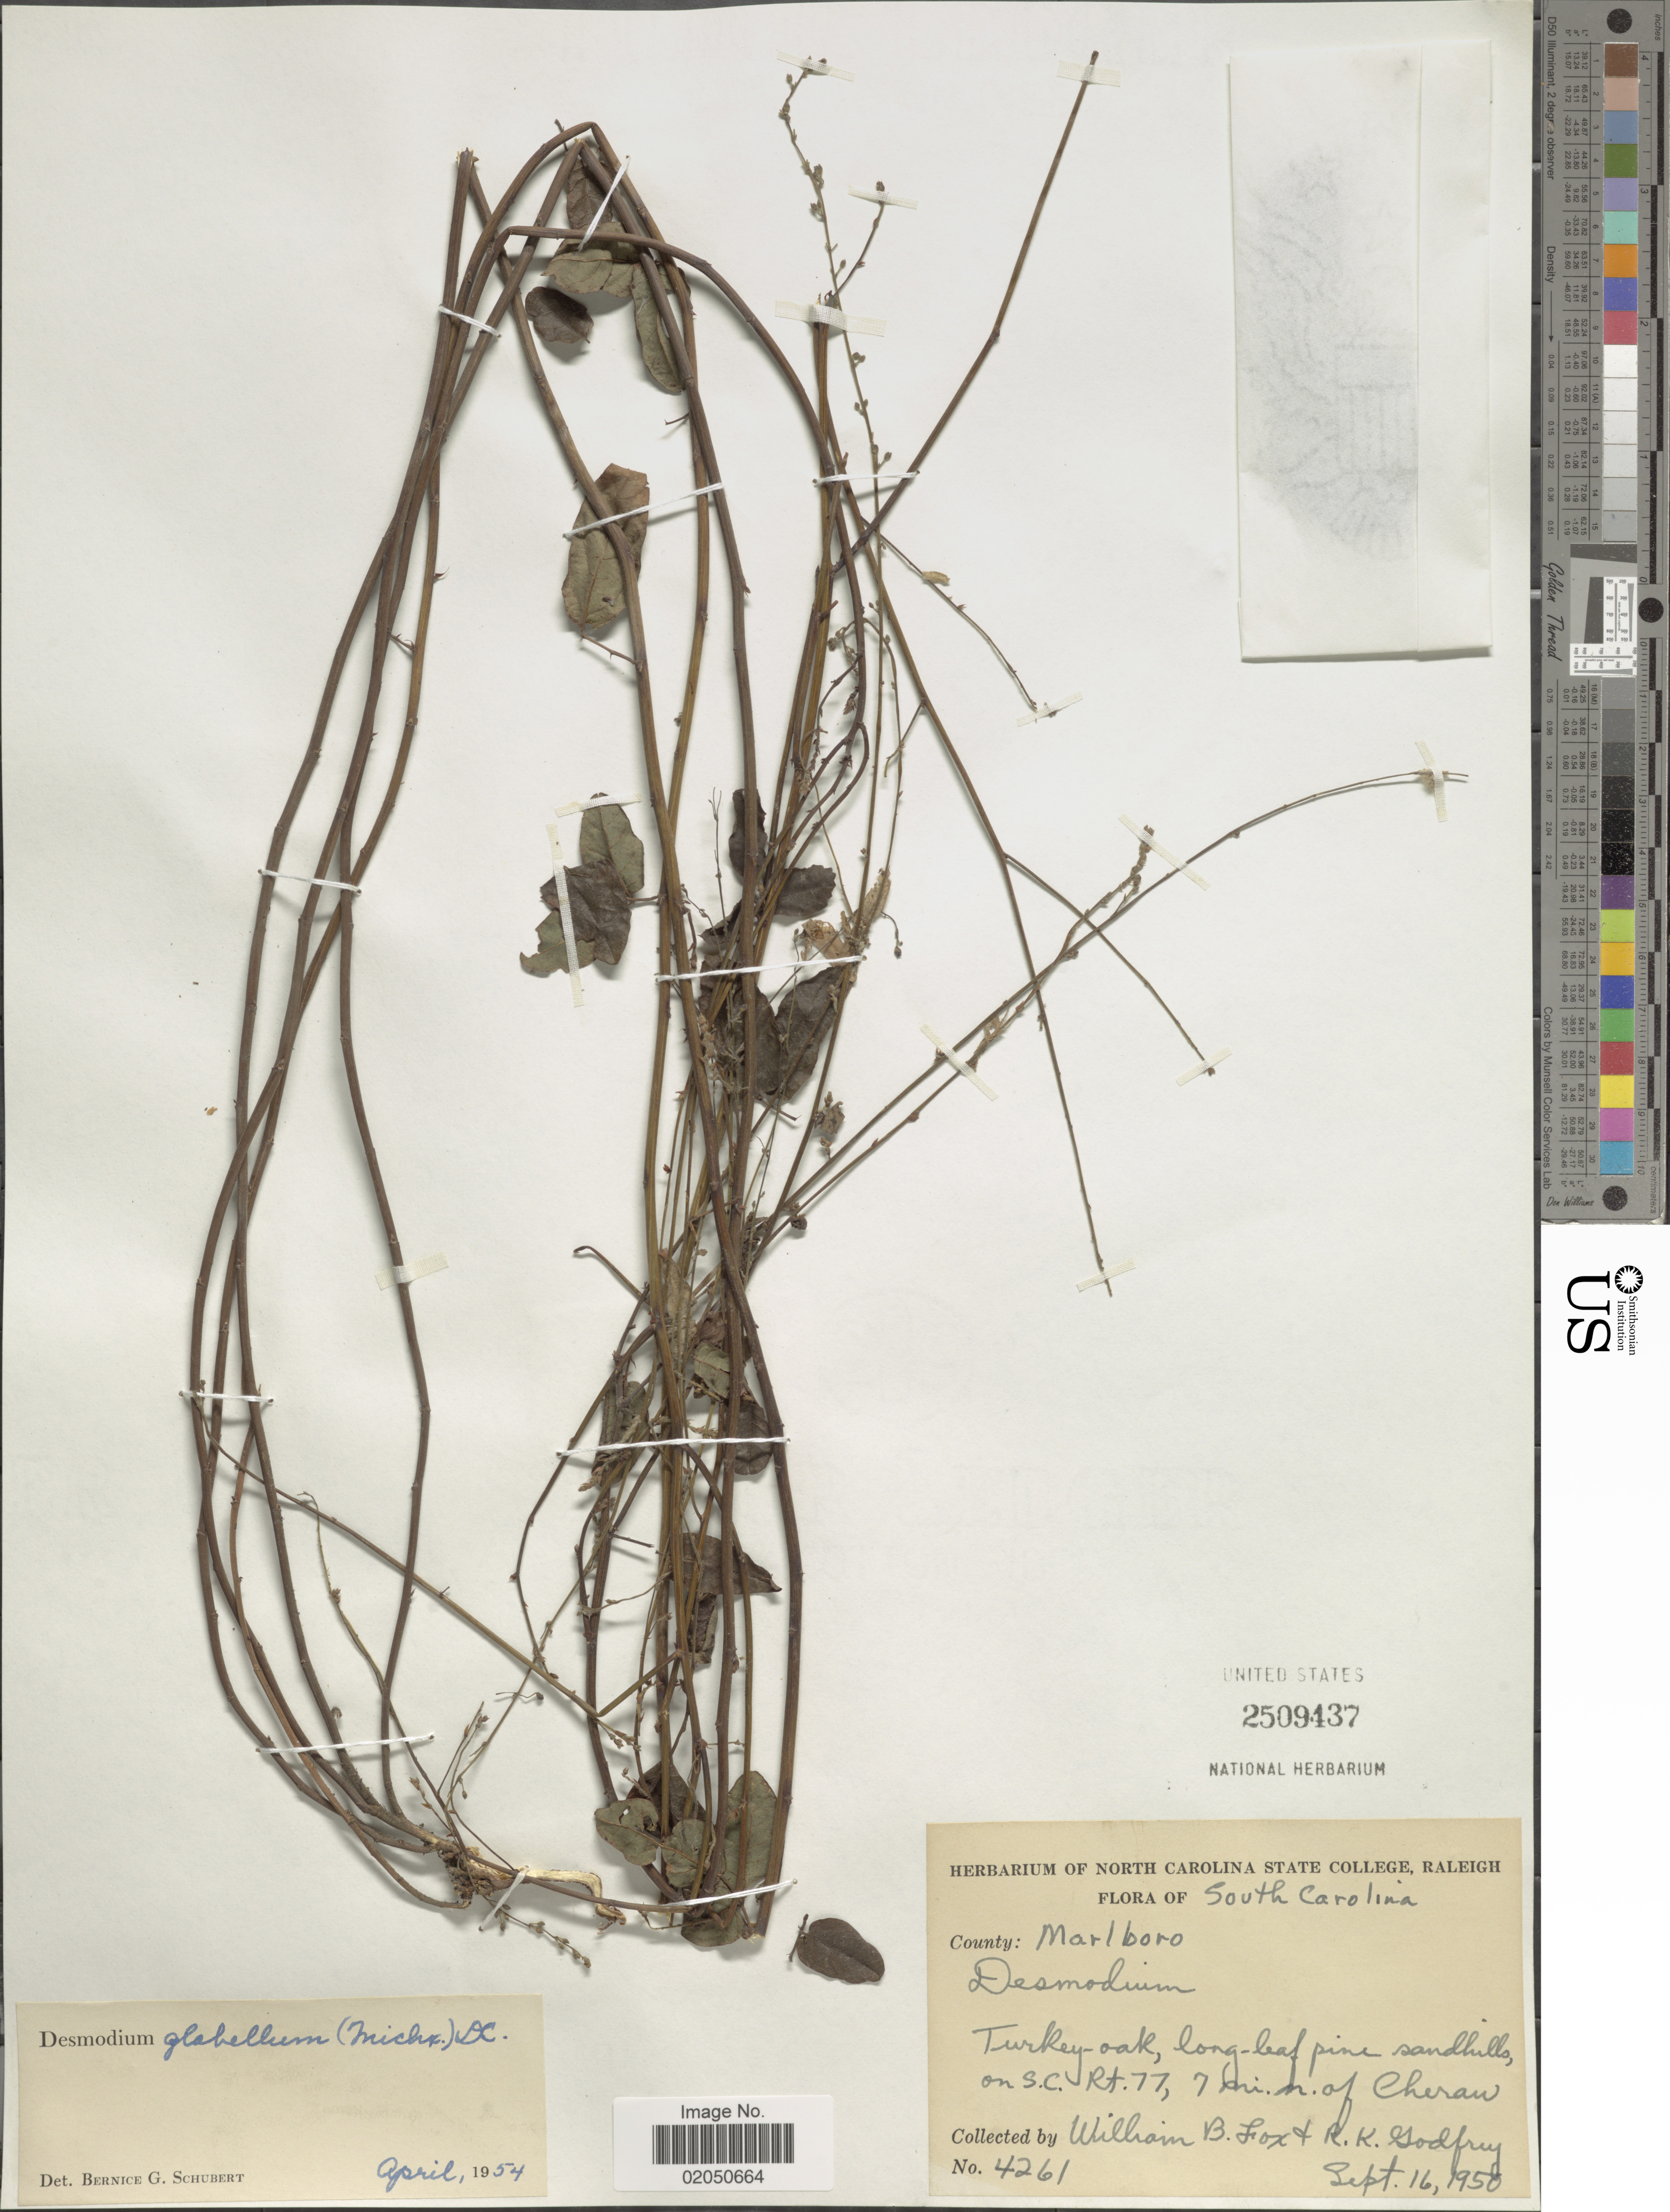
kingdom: Plantae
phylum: Tracheophyta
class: Magnoliopsida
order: Fabales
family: Fabaceae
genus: Desmodium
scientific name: Desmodium glabellum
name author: (Michx.) DC.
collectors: W. B. Fox & R. K. Godfrey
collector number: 4261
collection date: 1950-09-16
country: United States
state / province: South Carolina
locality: County: Marlboro, Turkey-oak, long leaf pine sandhills, on S.C. Rt 77, 7 mi. n. of Cheran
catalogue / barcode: US 2509437